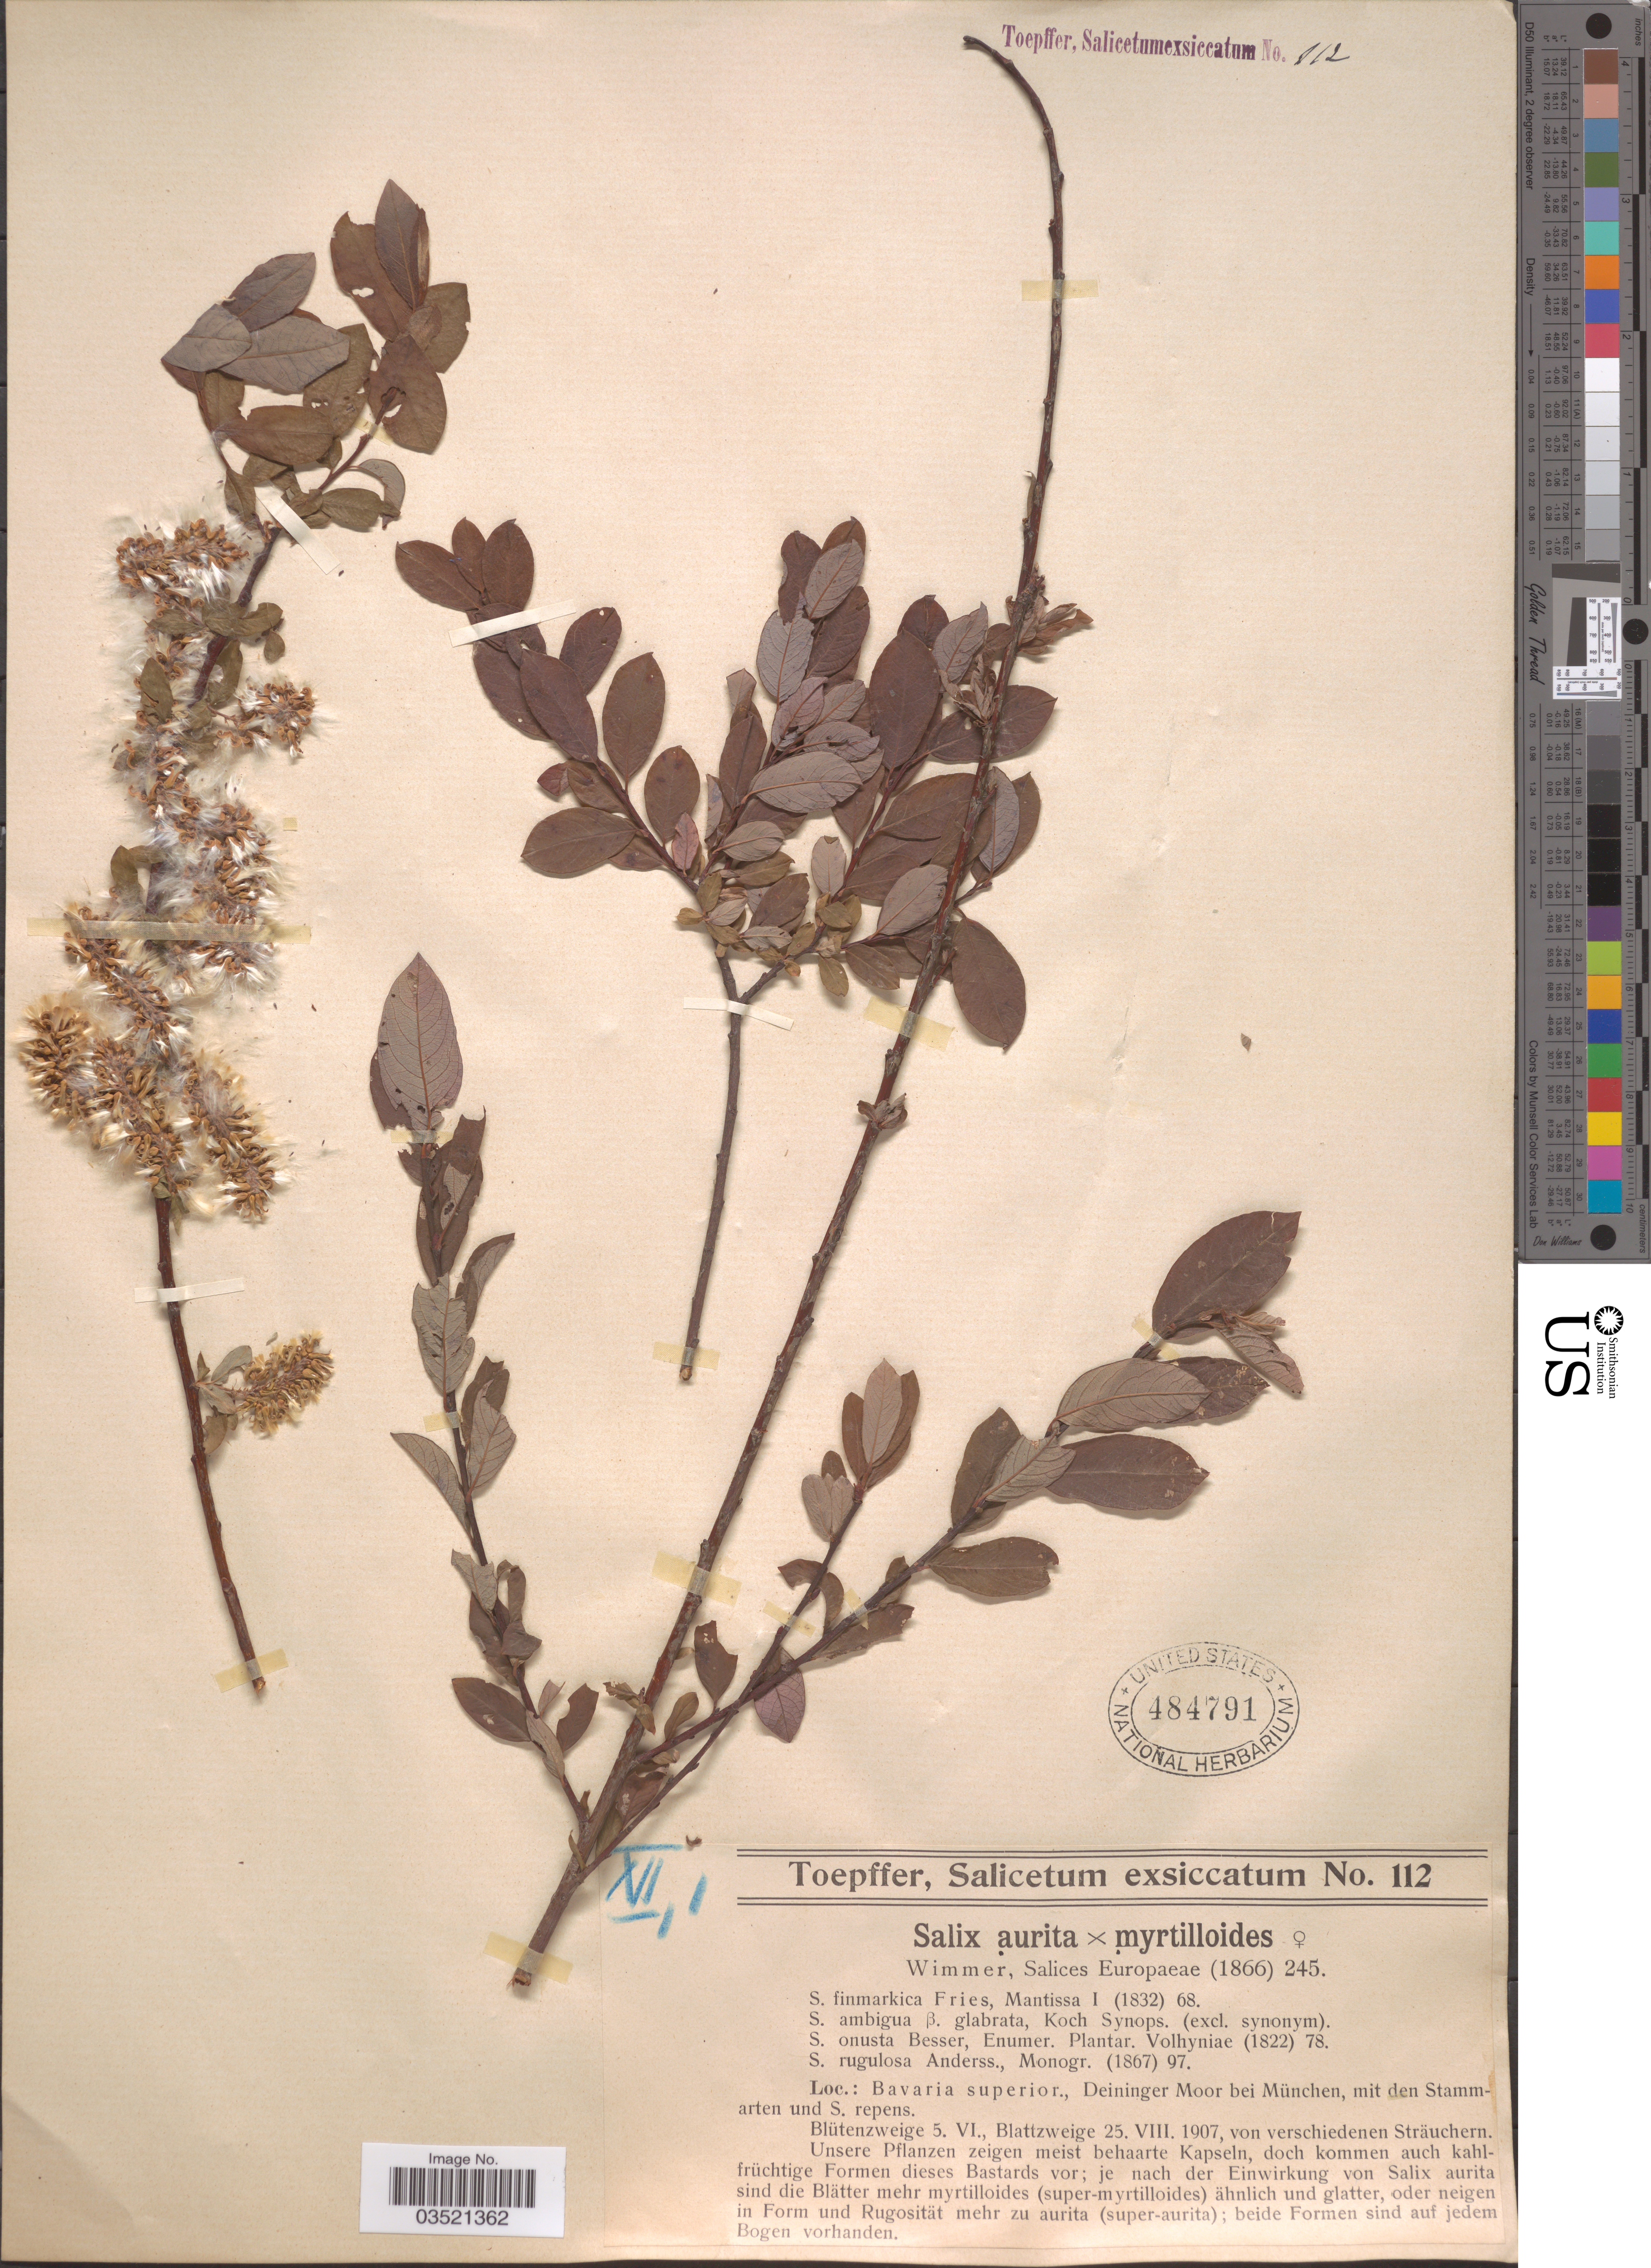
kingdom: Plantae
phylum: Tracheophyta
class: Magnoliopsida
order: Malpighiales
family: Salicaceae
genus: Salix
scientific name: Salix aurita x S. herbacea f. acutifolia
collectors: A. Toepffer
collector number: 112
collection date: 1907-06-05/1907-08-25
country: Germany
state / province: Bayern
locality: Bavaria superior., Deininger Moor bei München, mit den Stammarten und S. repens.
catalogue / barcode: US 484791